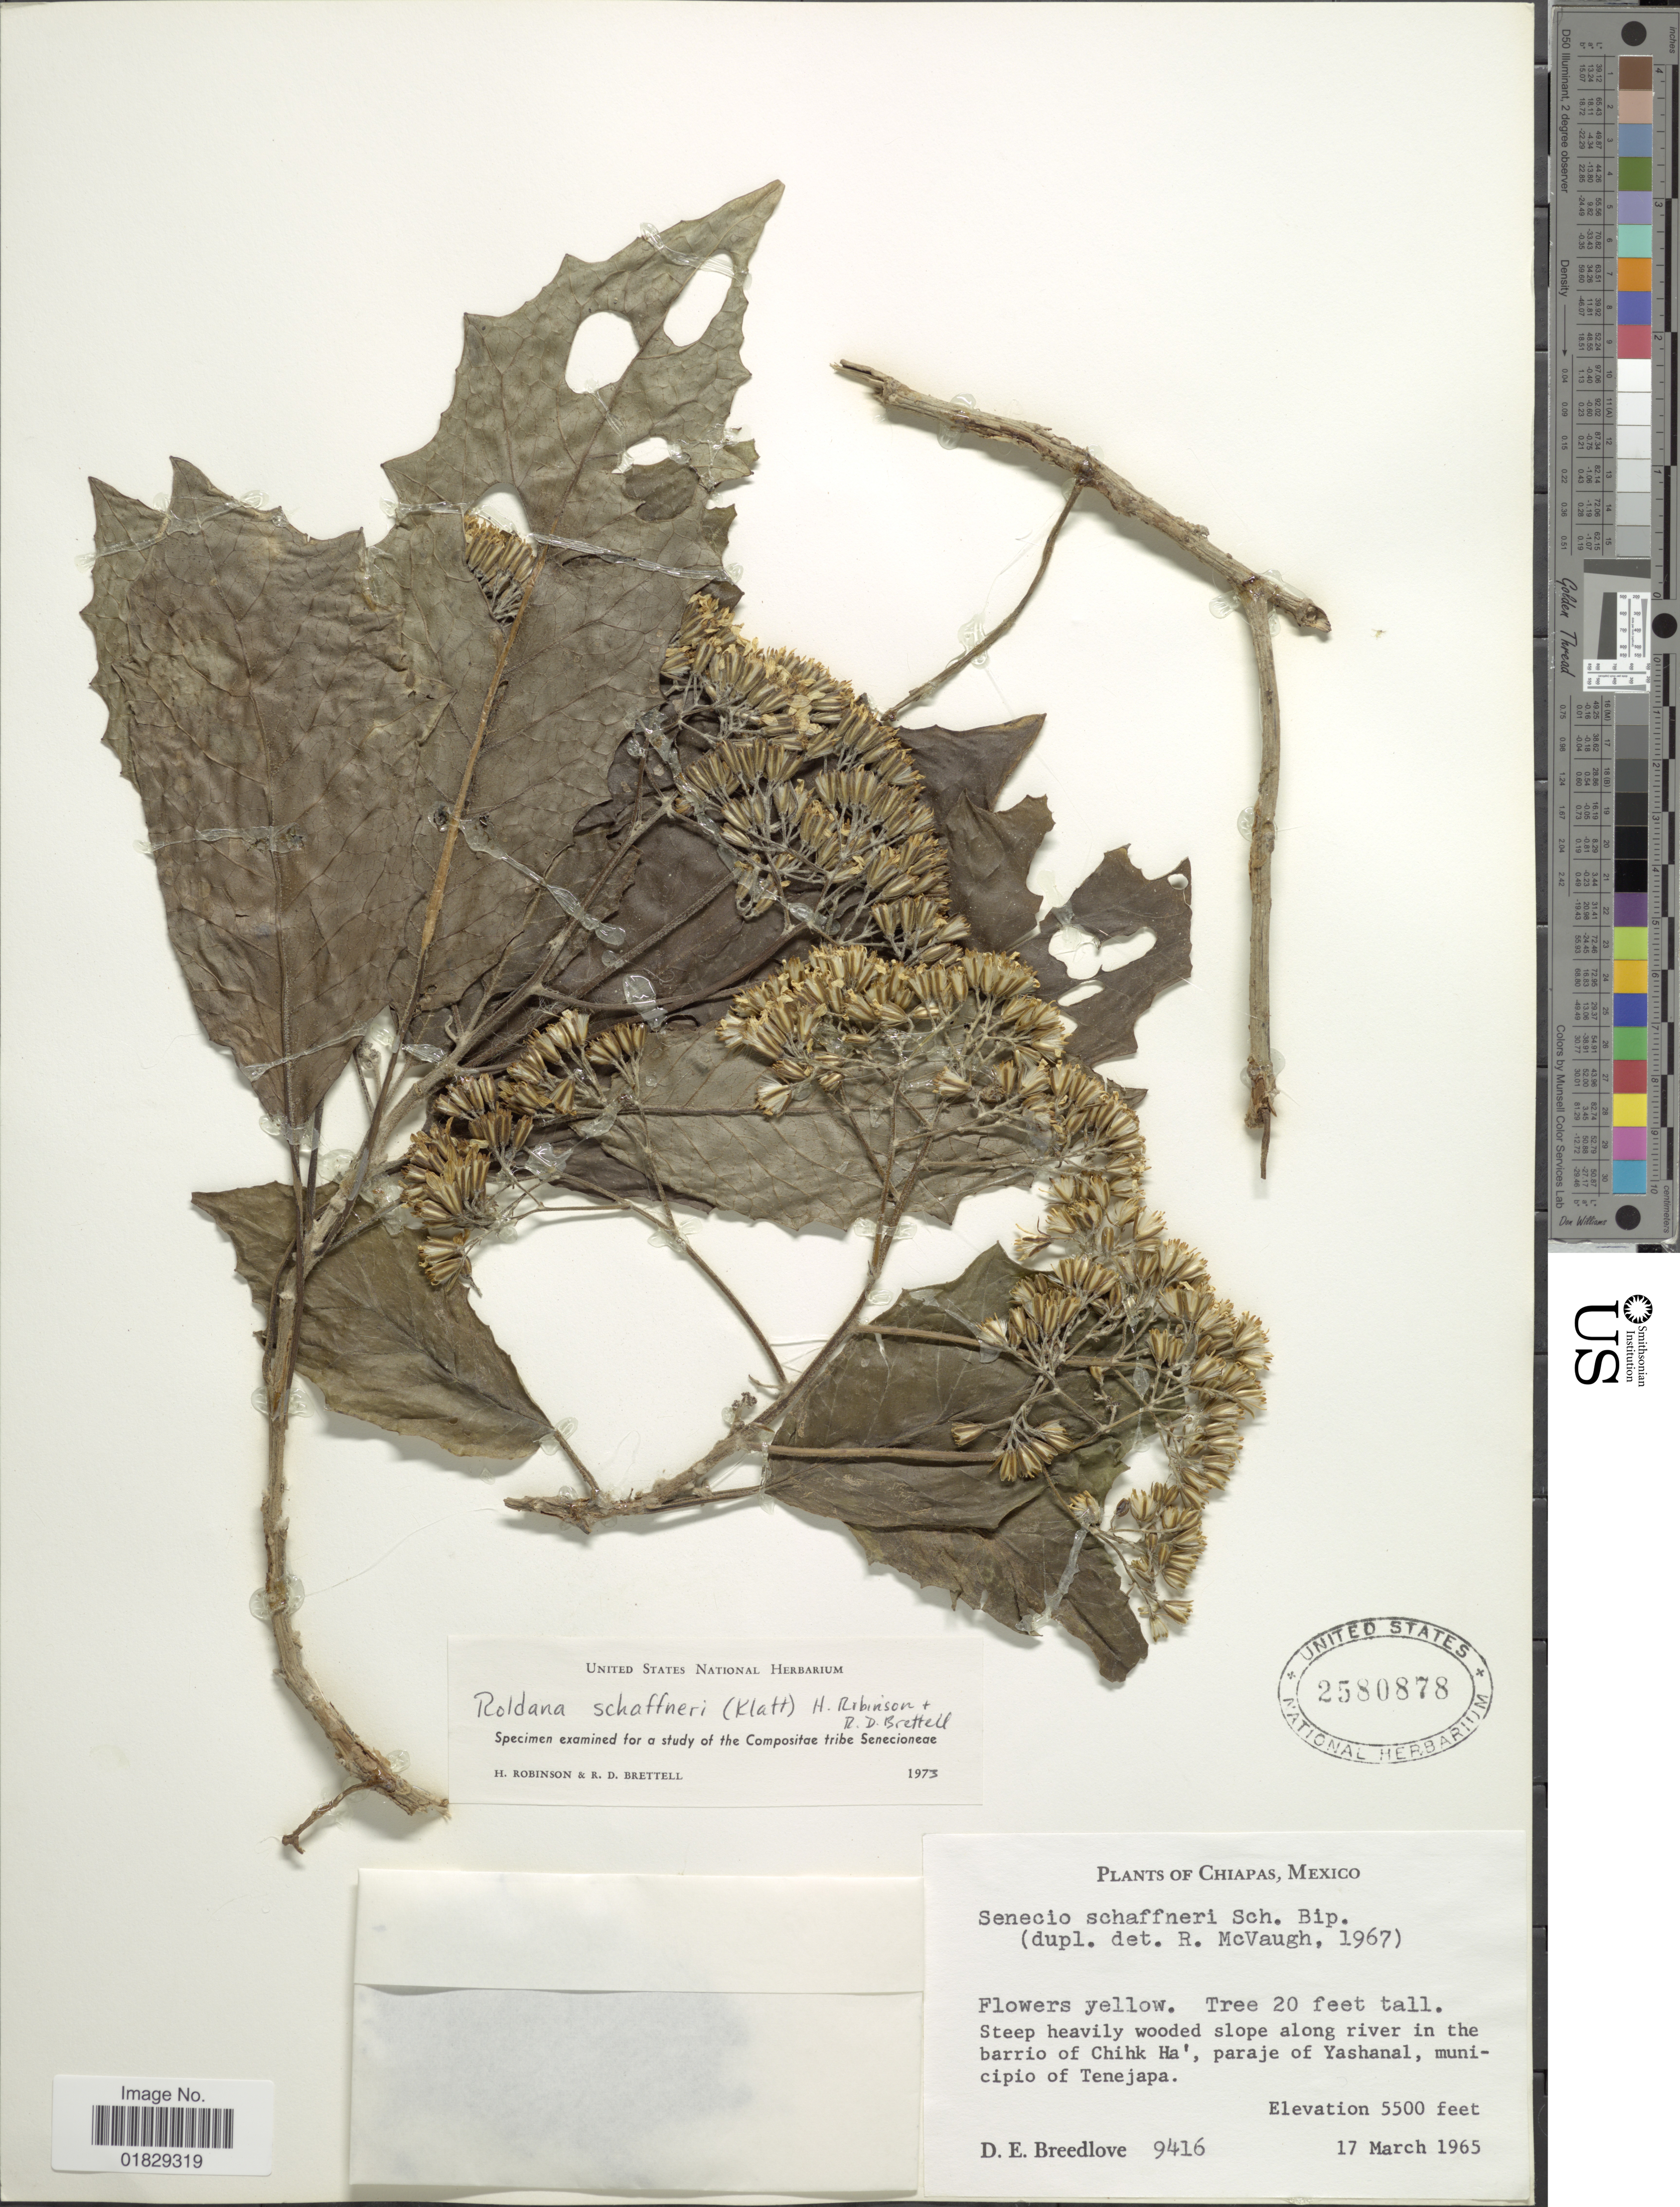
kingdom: Plantae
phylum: Tracheophyta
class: Magnoliopsida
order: Asterales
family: Asteraceae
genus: Roldana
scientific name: Roldana schaffneri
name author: (Sch. Bip. ex Klatt) H. Rob. & Brettell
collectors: D. E. Breedlove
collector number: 9416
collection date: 1965-03-17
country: Mexico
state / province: Chiapas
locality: Steep heavily wooded slope along river in the barrio of Chihk Ha', paraje of Yashanal, municipio of Tenejapa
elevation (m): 1676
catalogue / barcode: US 2580878